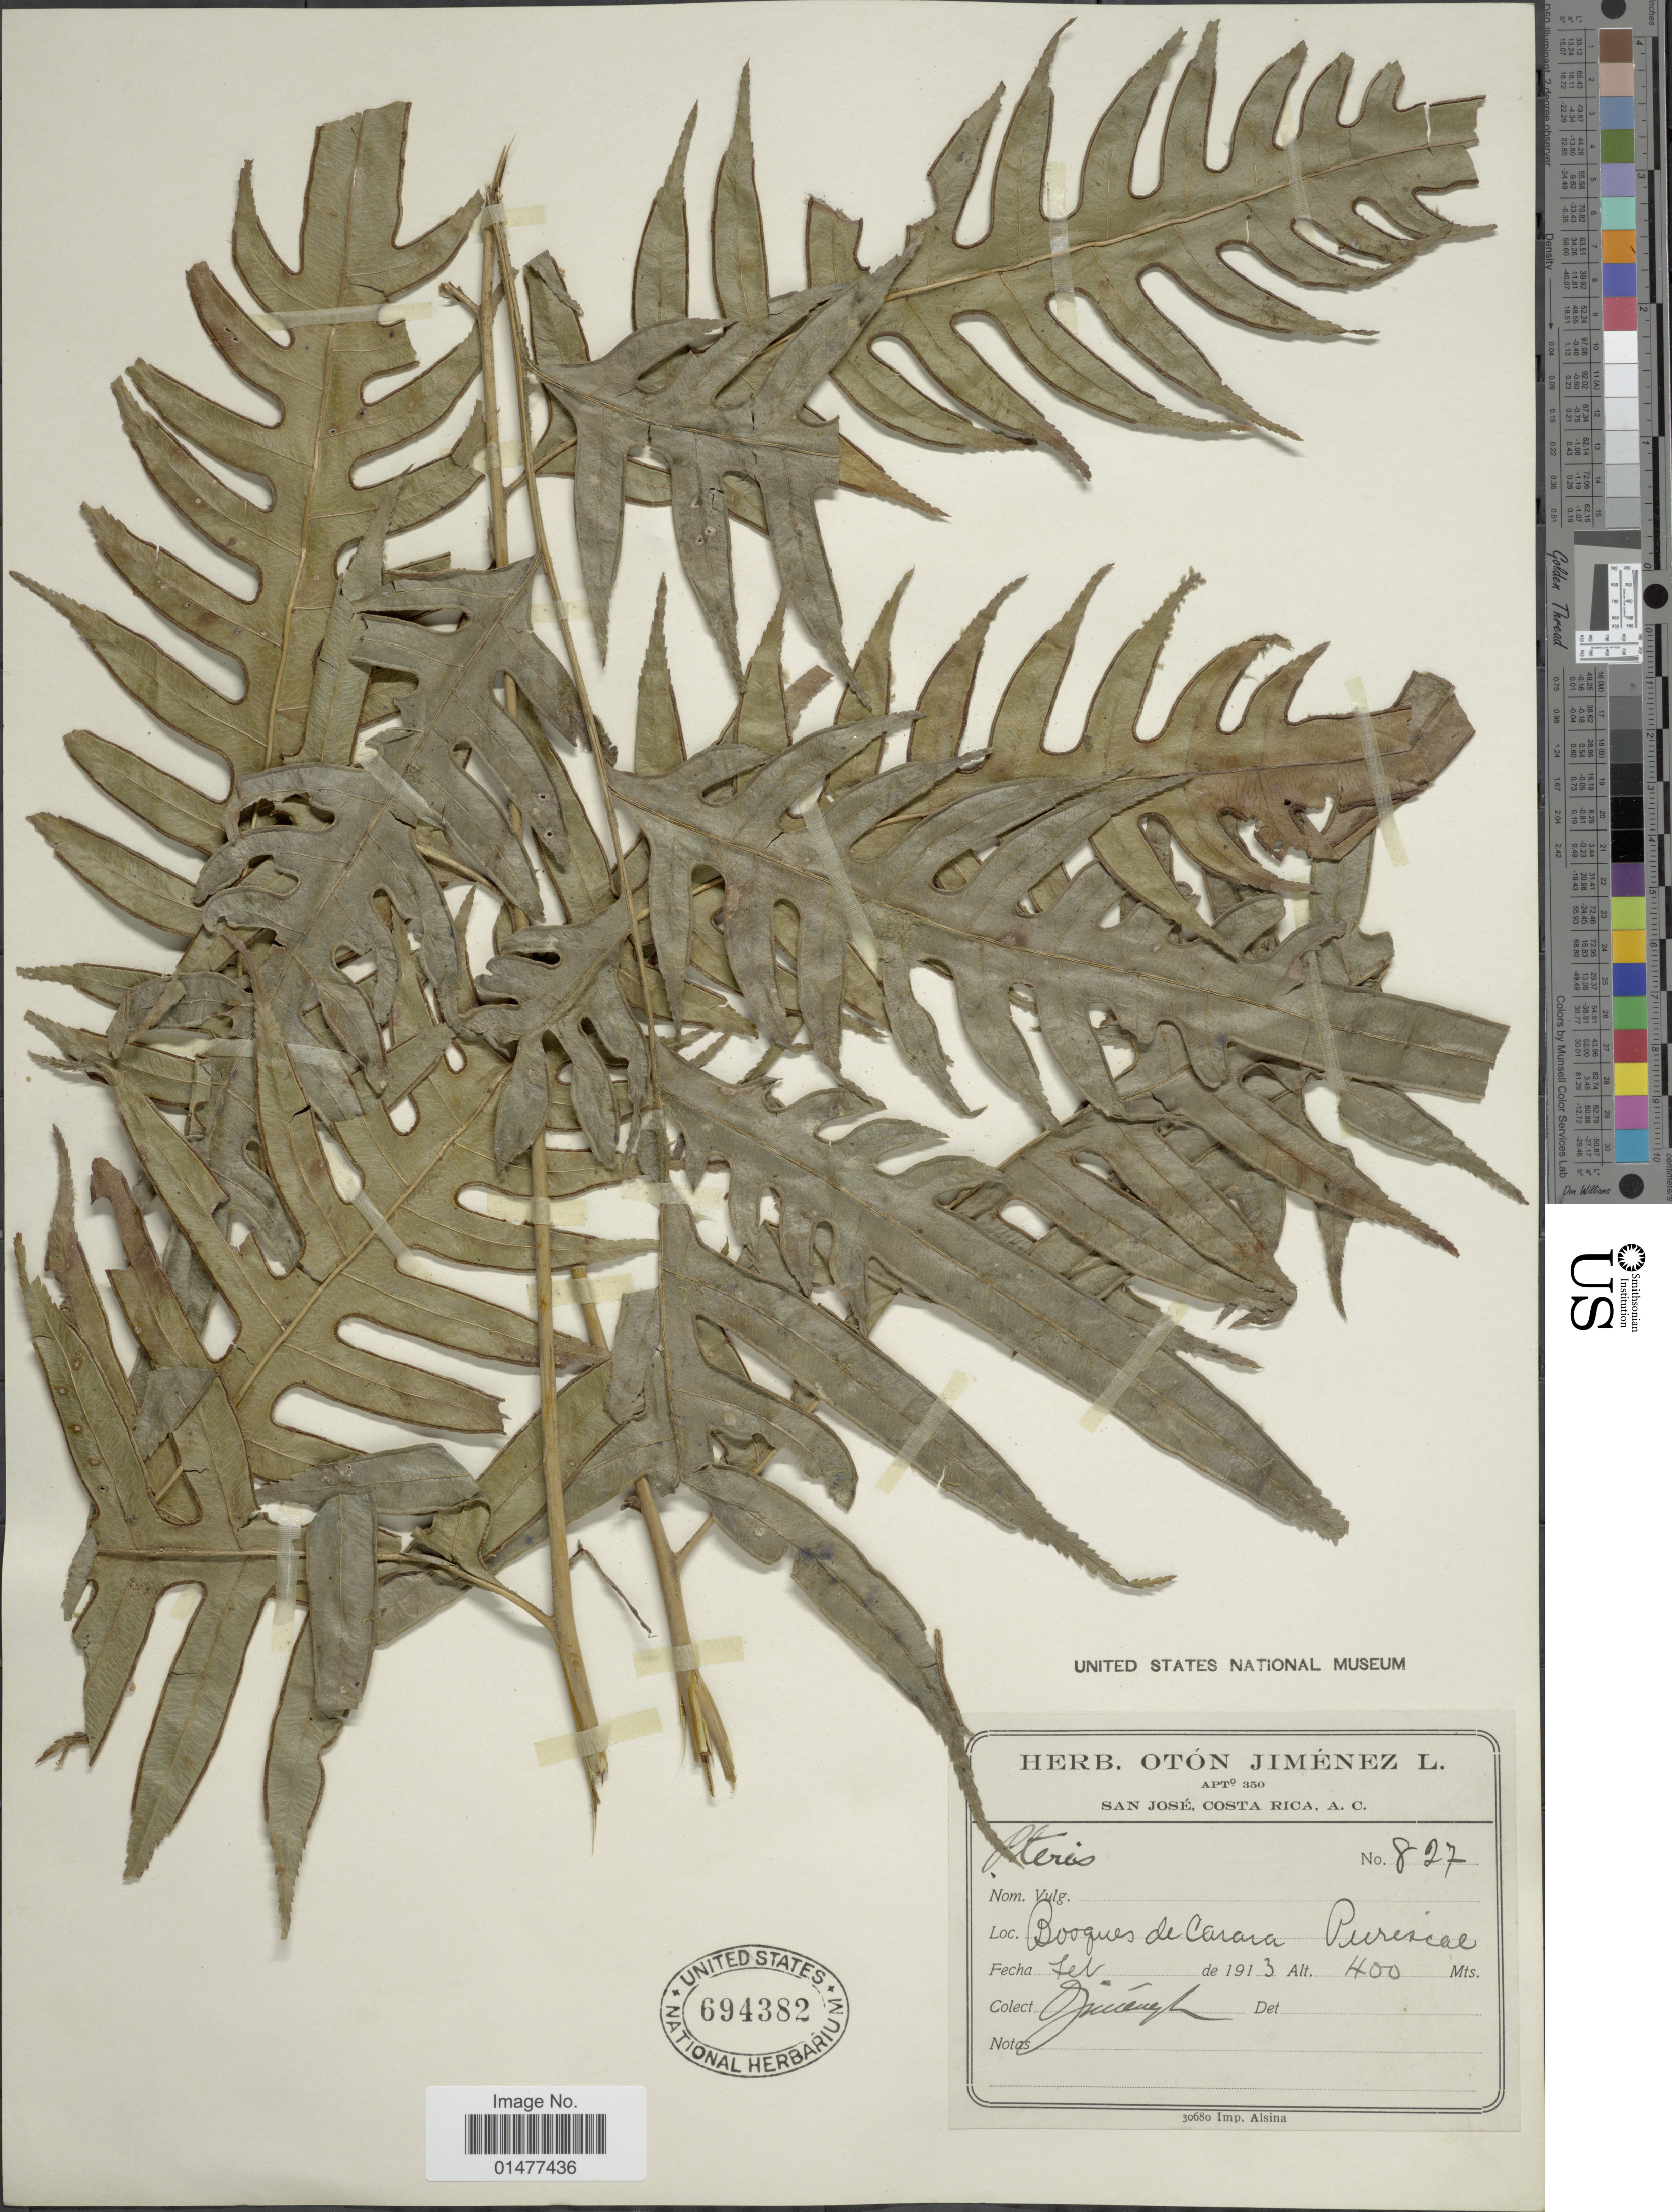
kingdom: Plantae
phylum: Tracheophyta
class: Polypodiopsida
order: Polypodiales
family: Pteridaceae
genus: Pteris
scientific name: Pteris altissima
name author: Poir.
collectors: O. Jiménez L.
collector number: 827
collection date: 1913-02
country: Costa Rica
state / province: San José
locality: Bosques de Carara Puriscal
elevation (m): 400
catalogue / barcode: US 694382